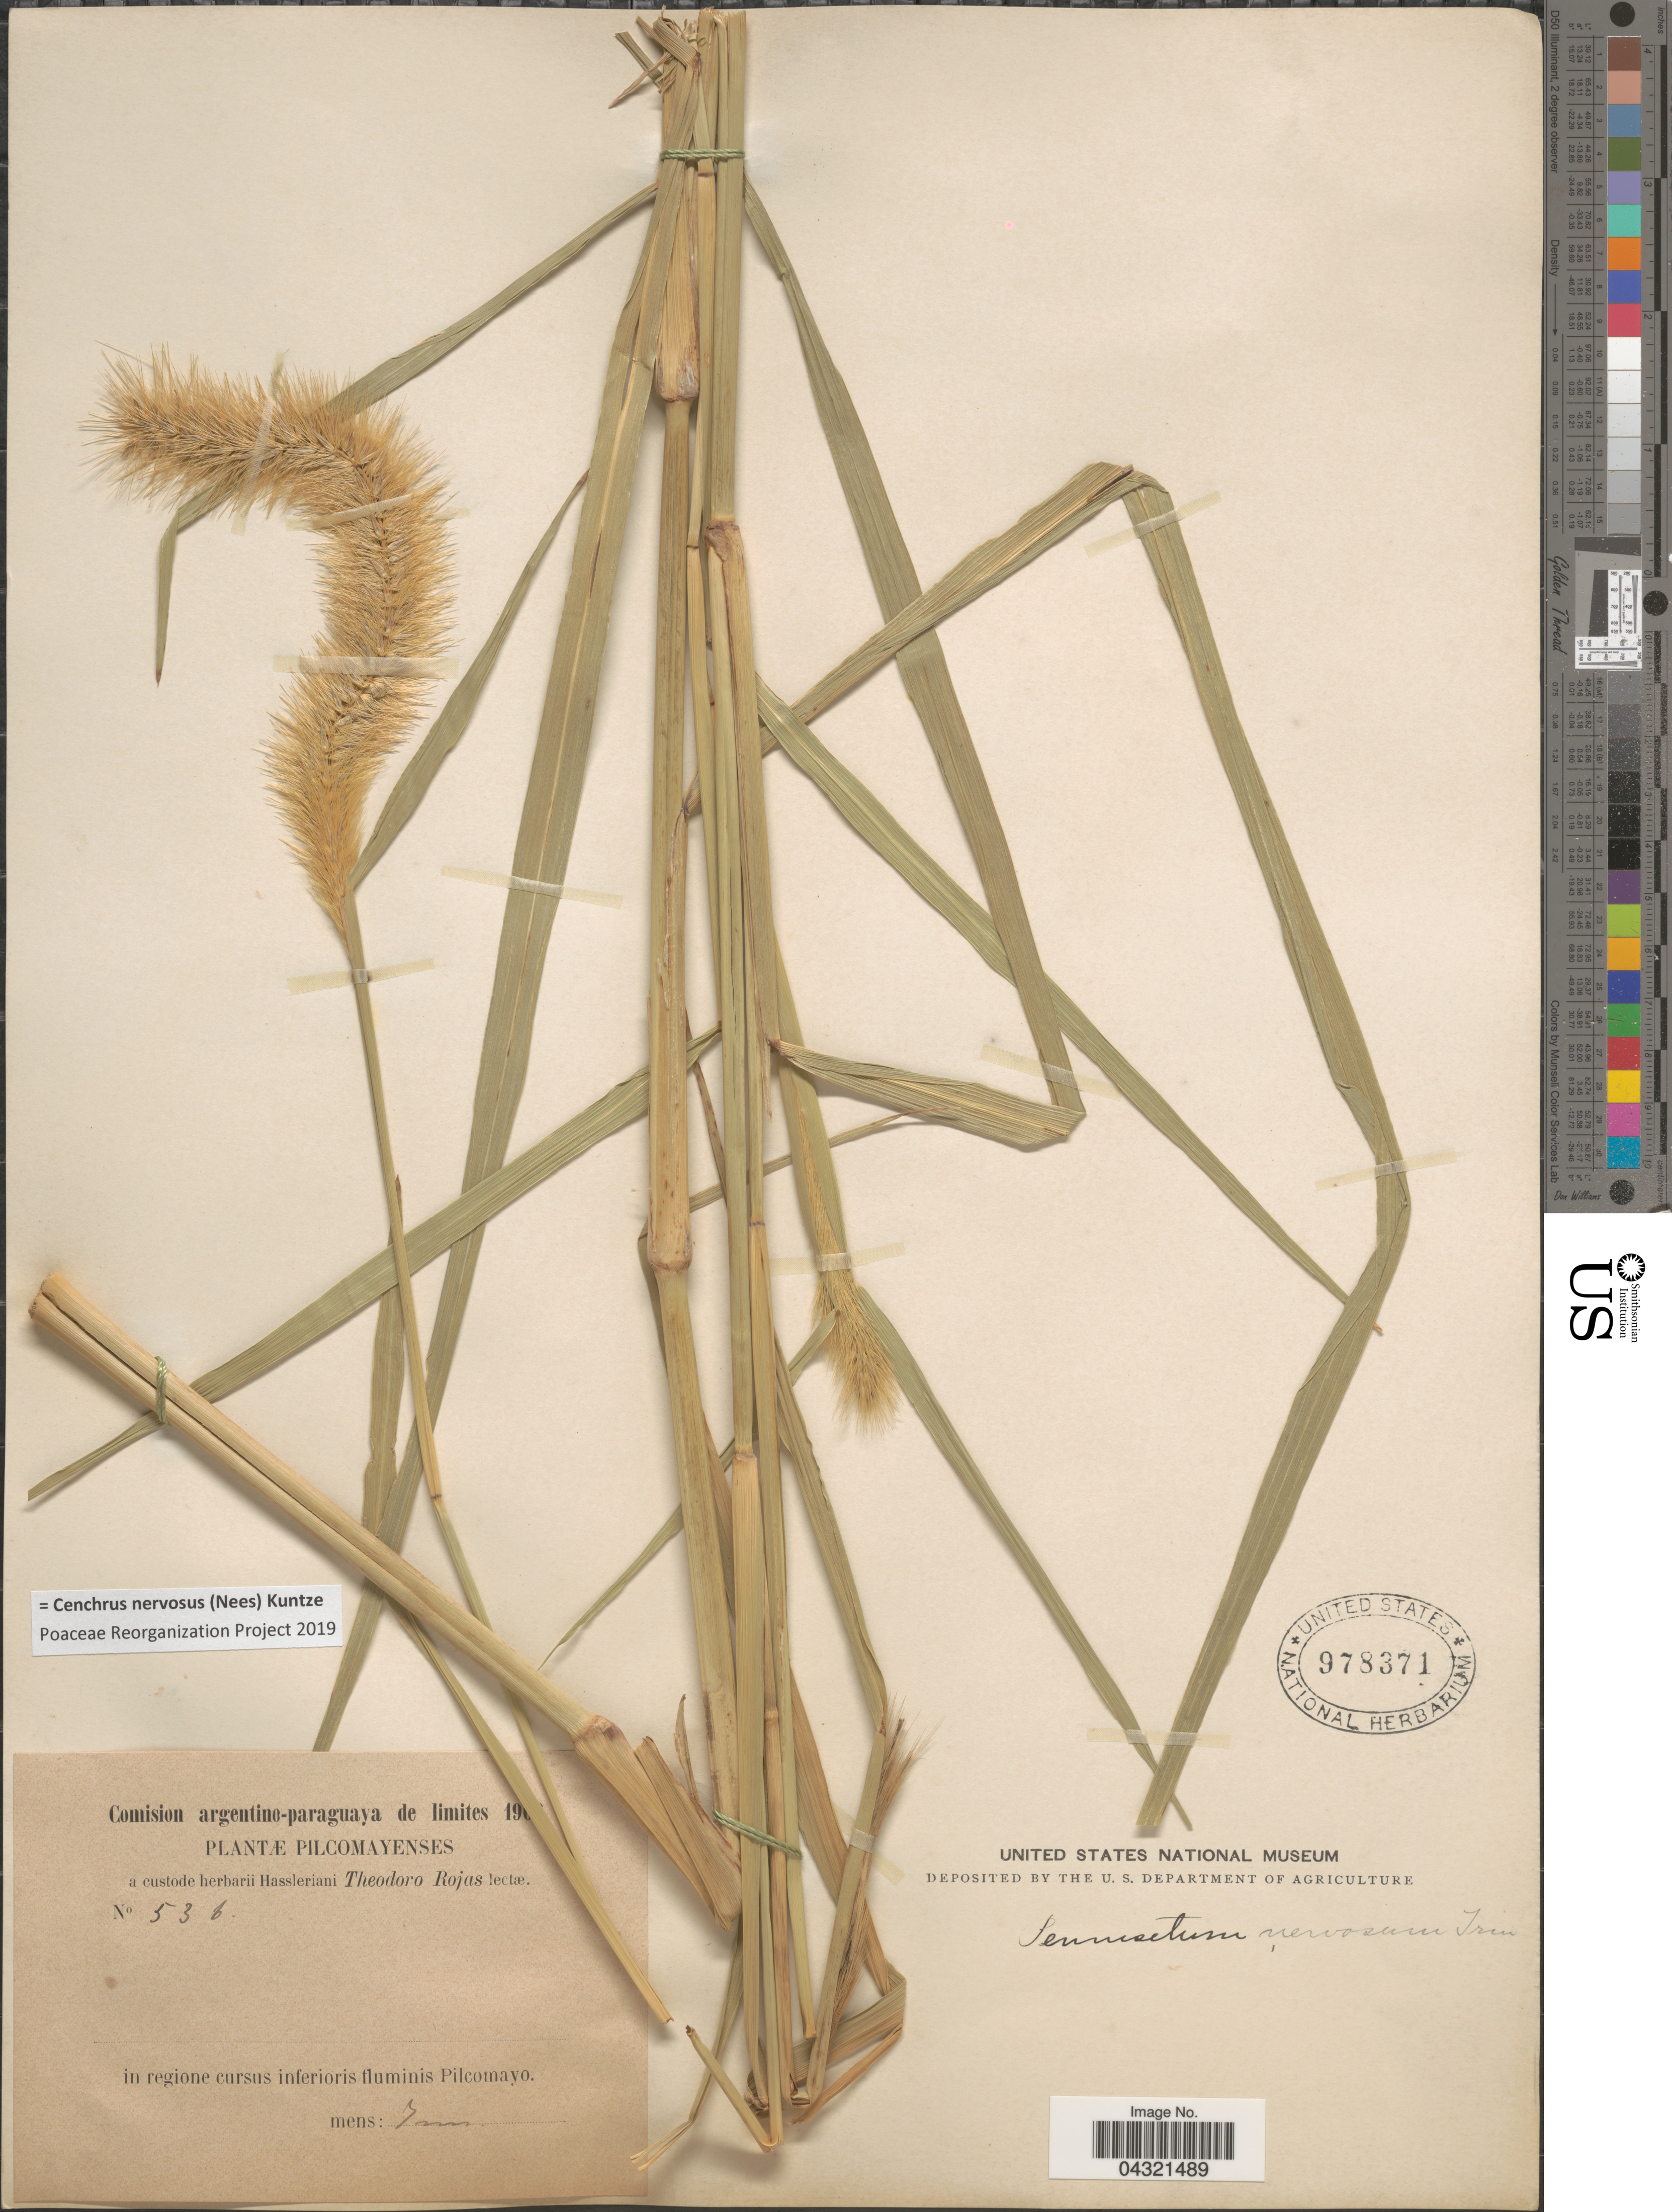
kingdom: Plantae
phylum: Tracheophyta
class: Liliopsida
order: Poales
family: Poaceae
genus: Cenchrus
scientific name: Cenchrus nervosus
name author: (Nees) Kuntze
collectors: T. Rojas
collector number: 536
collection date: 1901-06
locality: Pilcomayenses. In regione cursus inferioris fluminis Pilcomayo.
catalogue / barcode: US 978371